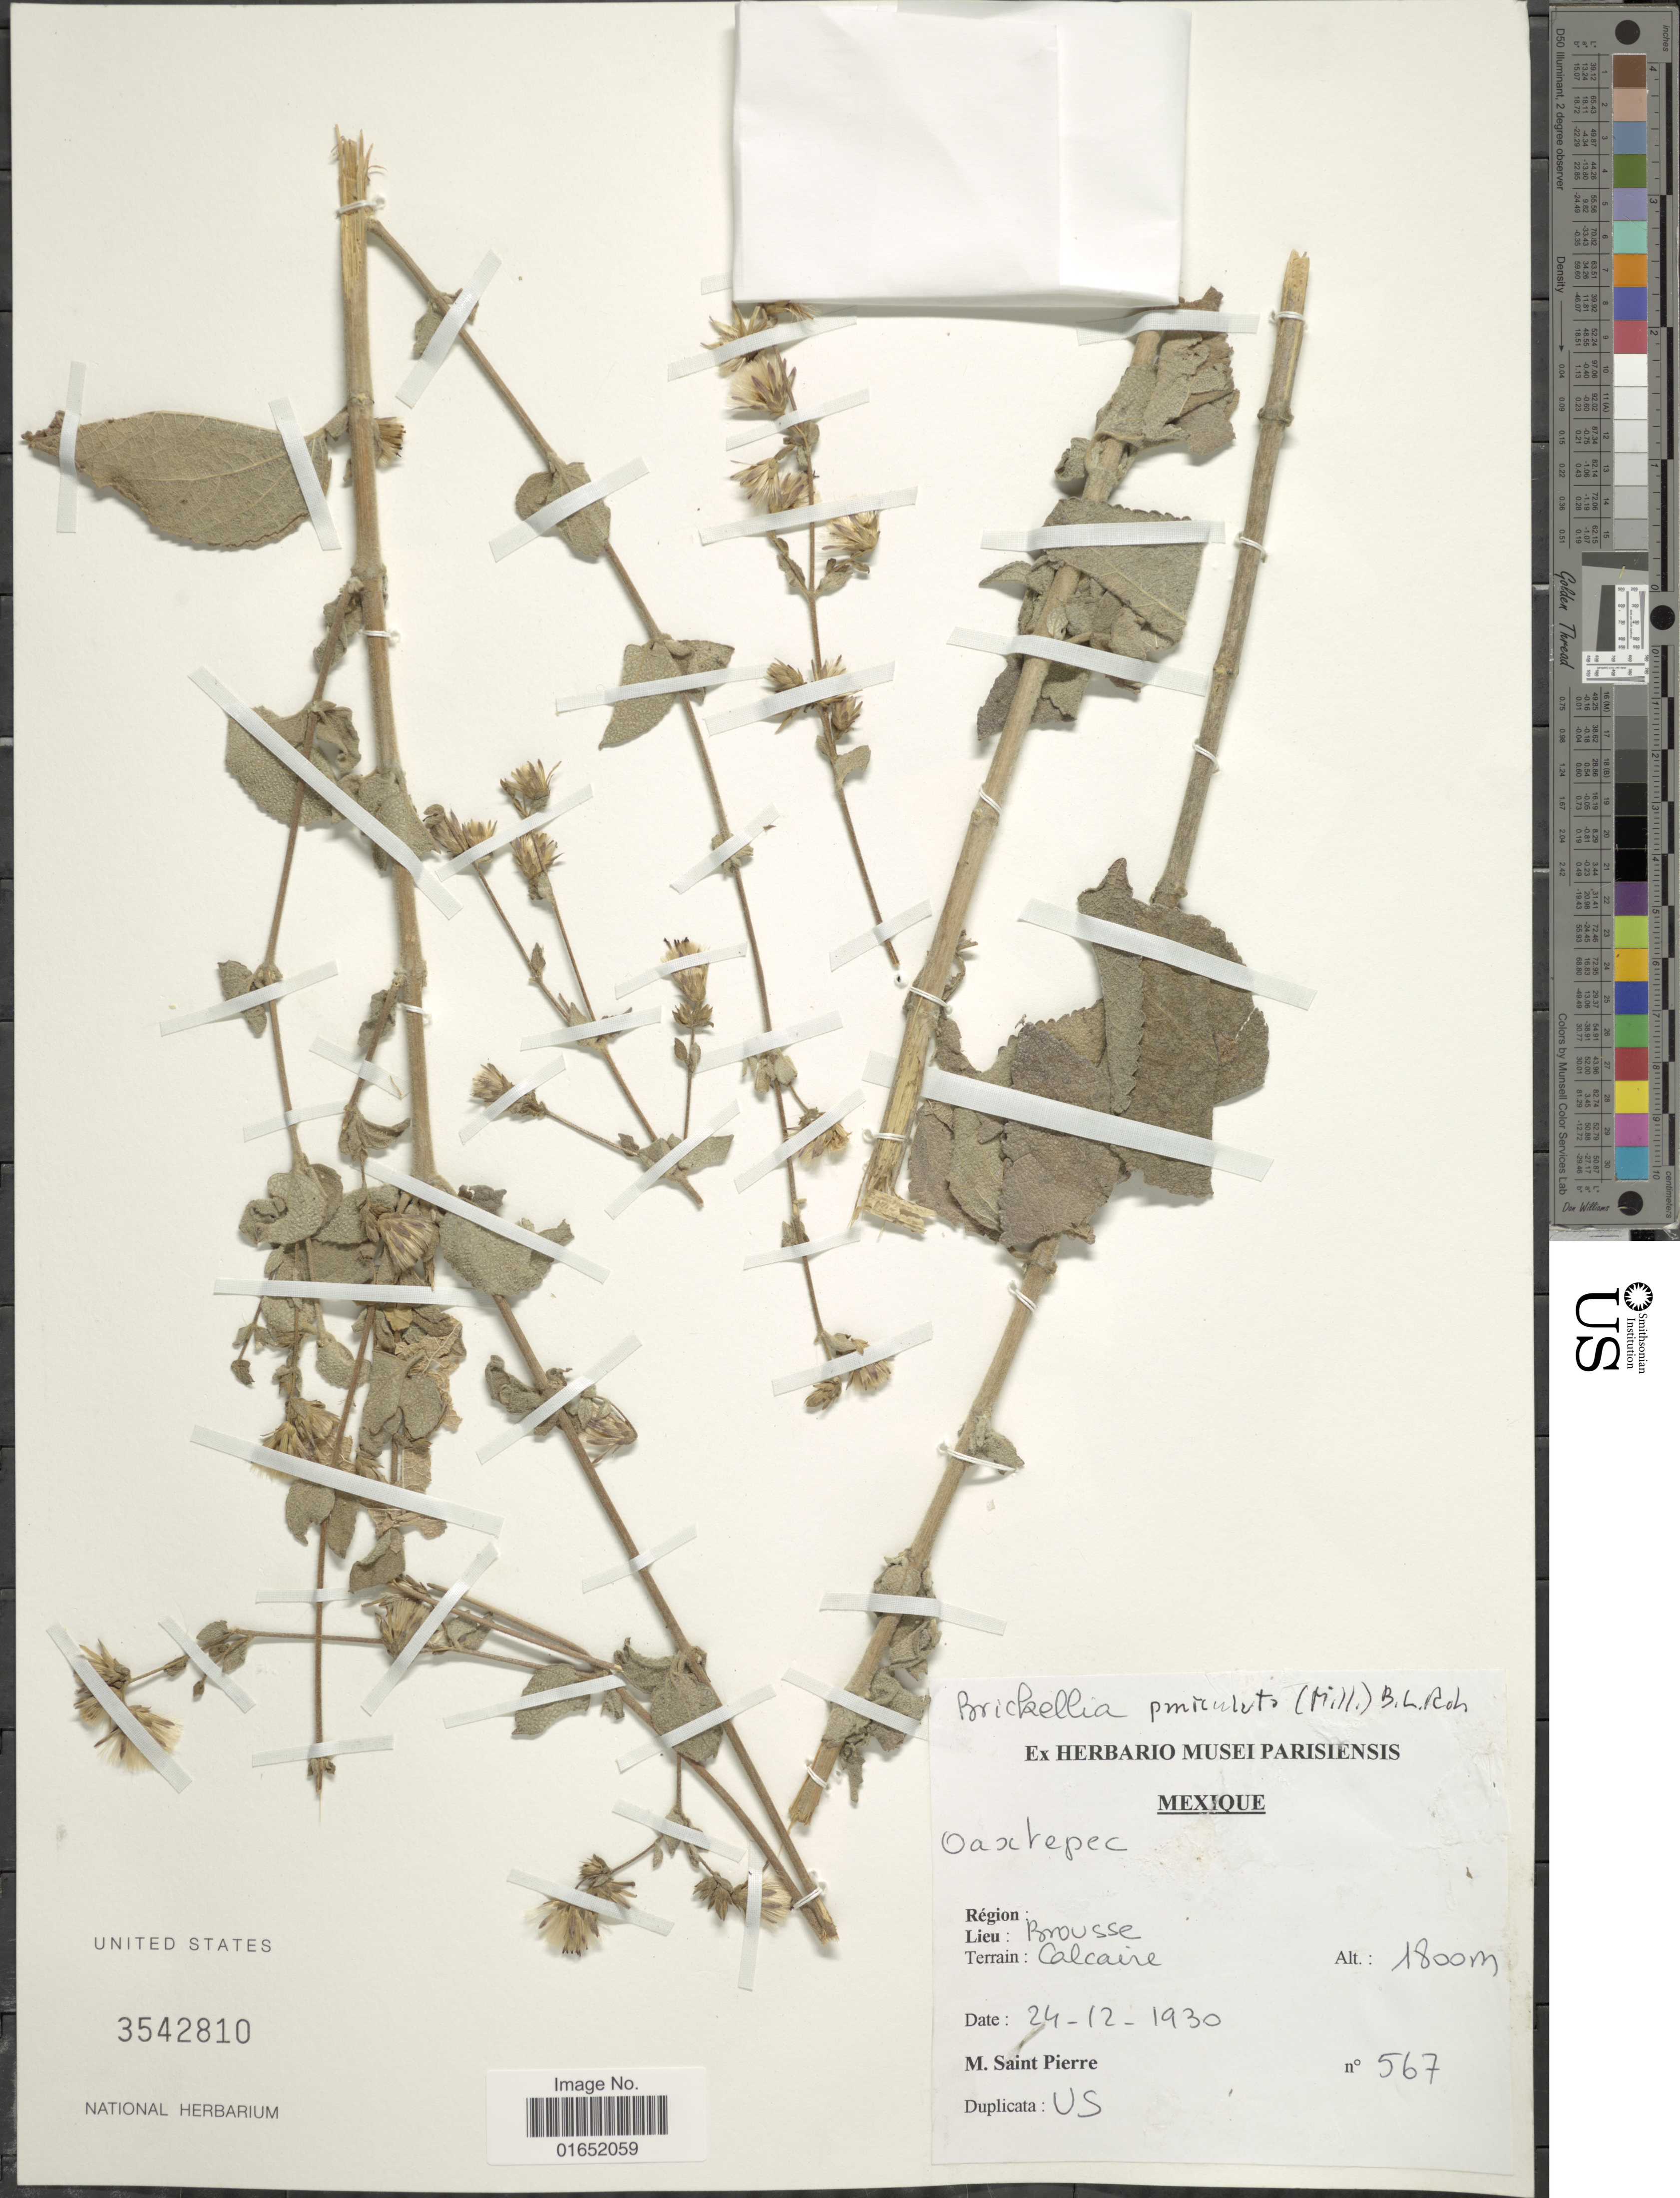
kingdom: Plantae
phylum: Tracheophyta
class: Magnoliopsida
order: Asterales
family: Asteraceae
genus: Brickellia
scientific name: Brickellia paniculata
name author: (Mill.) B.L. Rob.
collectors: M. Saint-Pierre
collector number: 567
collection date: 1930-12-24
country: Mexico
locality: Région: Oaxtepec, Lieu: Brouse, Terrain: calcaire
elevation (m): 1800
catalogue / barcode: US 3542810